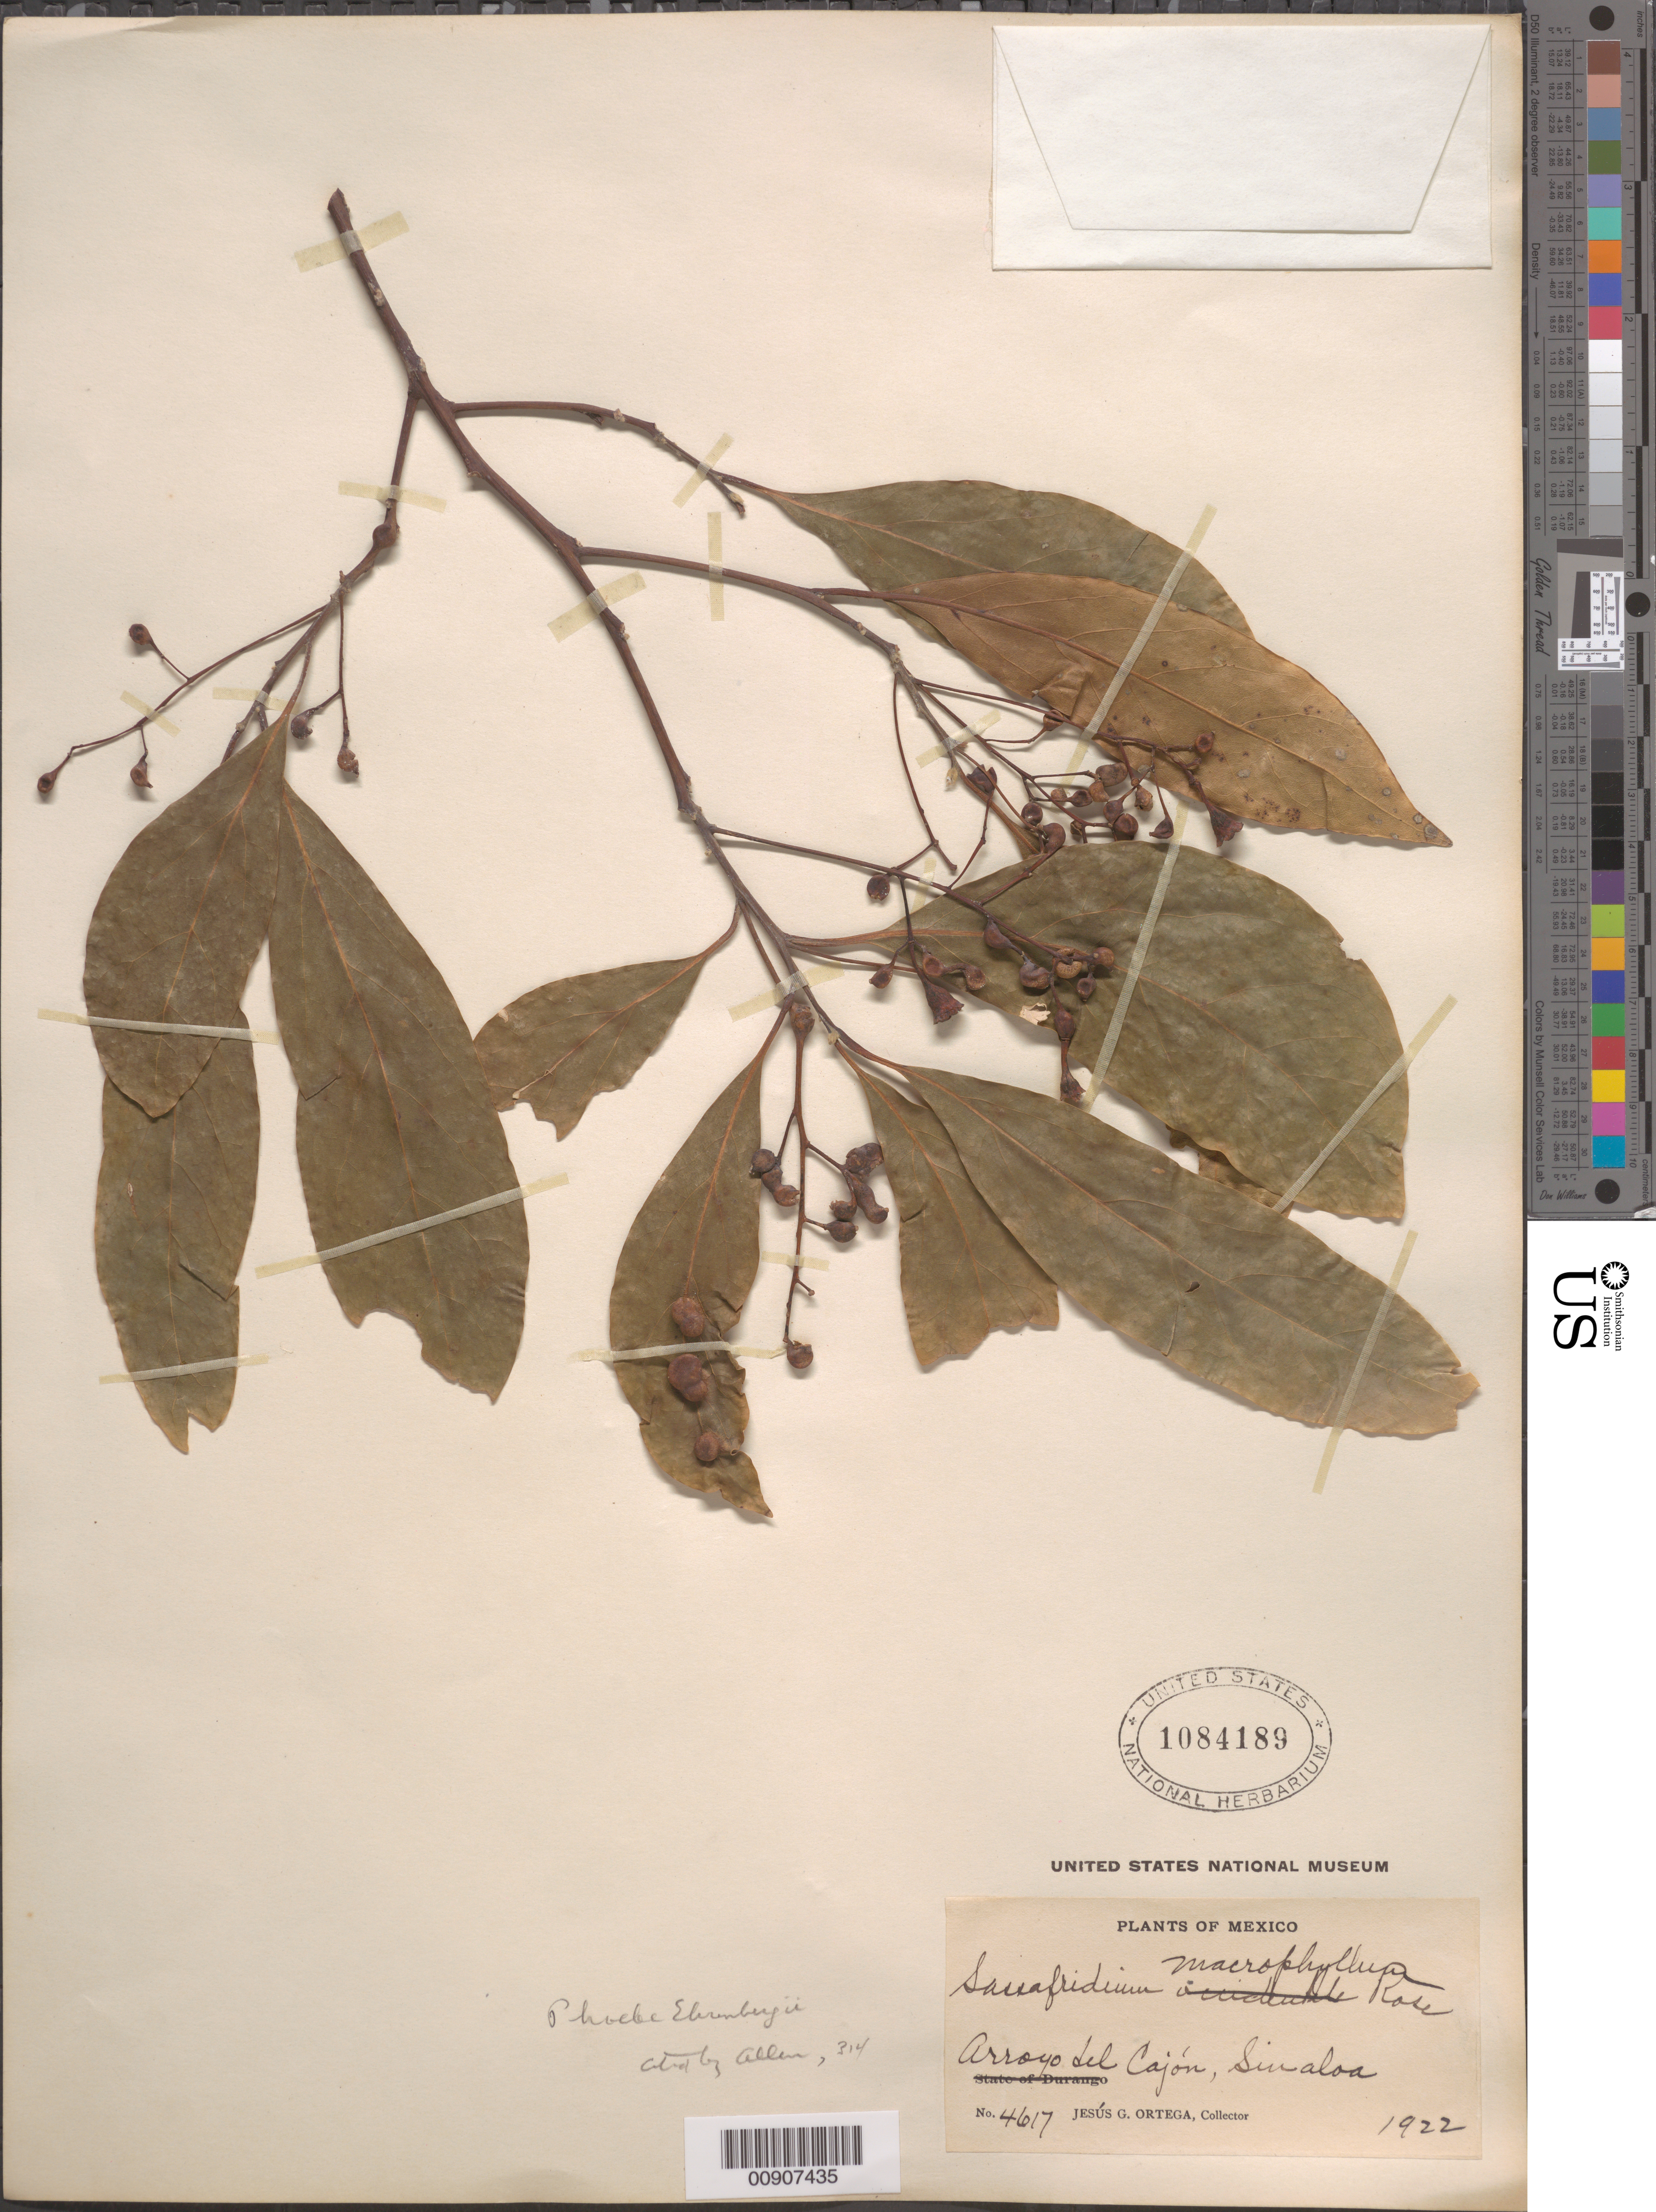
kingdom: Plantae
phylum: Tracheophyta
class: Magnoliopsida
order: Laurales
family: Lauraceae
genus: Phoebe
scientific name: Phoebe ehrenbergii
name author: Mez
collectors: J. Ortega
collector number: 4617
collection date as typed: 1922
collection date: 1922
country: Mexico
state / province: Sinaloa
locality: Arroyo del Cajón, Sinaloa.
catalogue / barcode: US 1084189